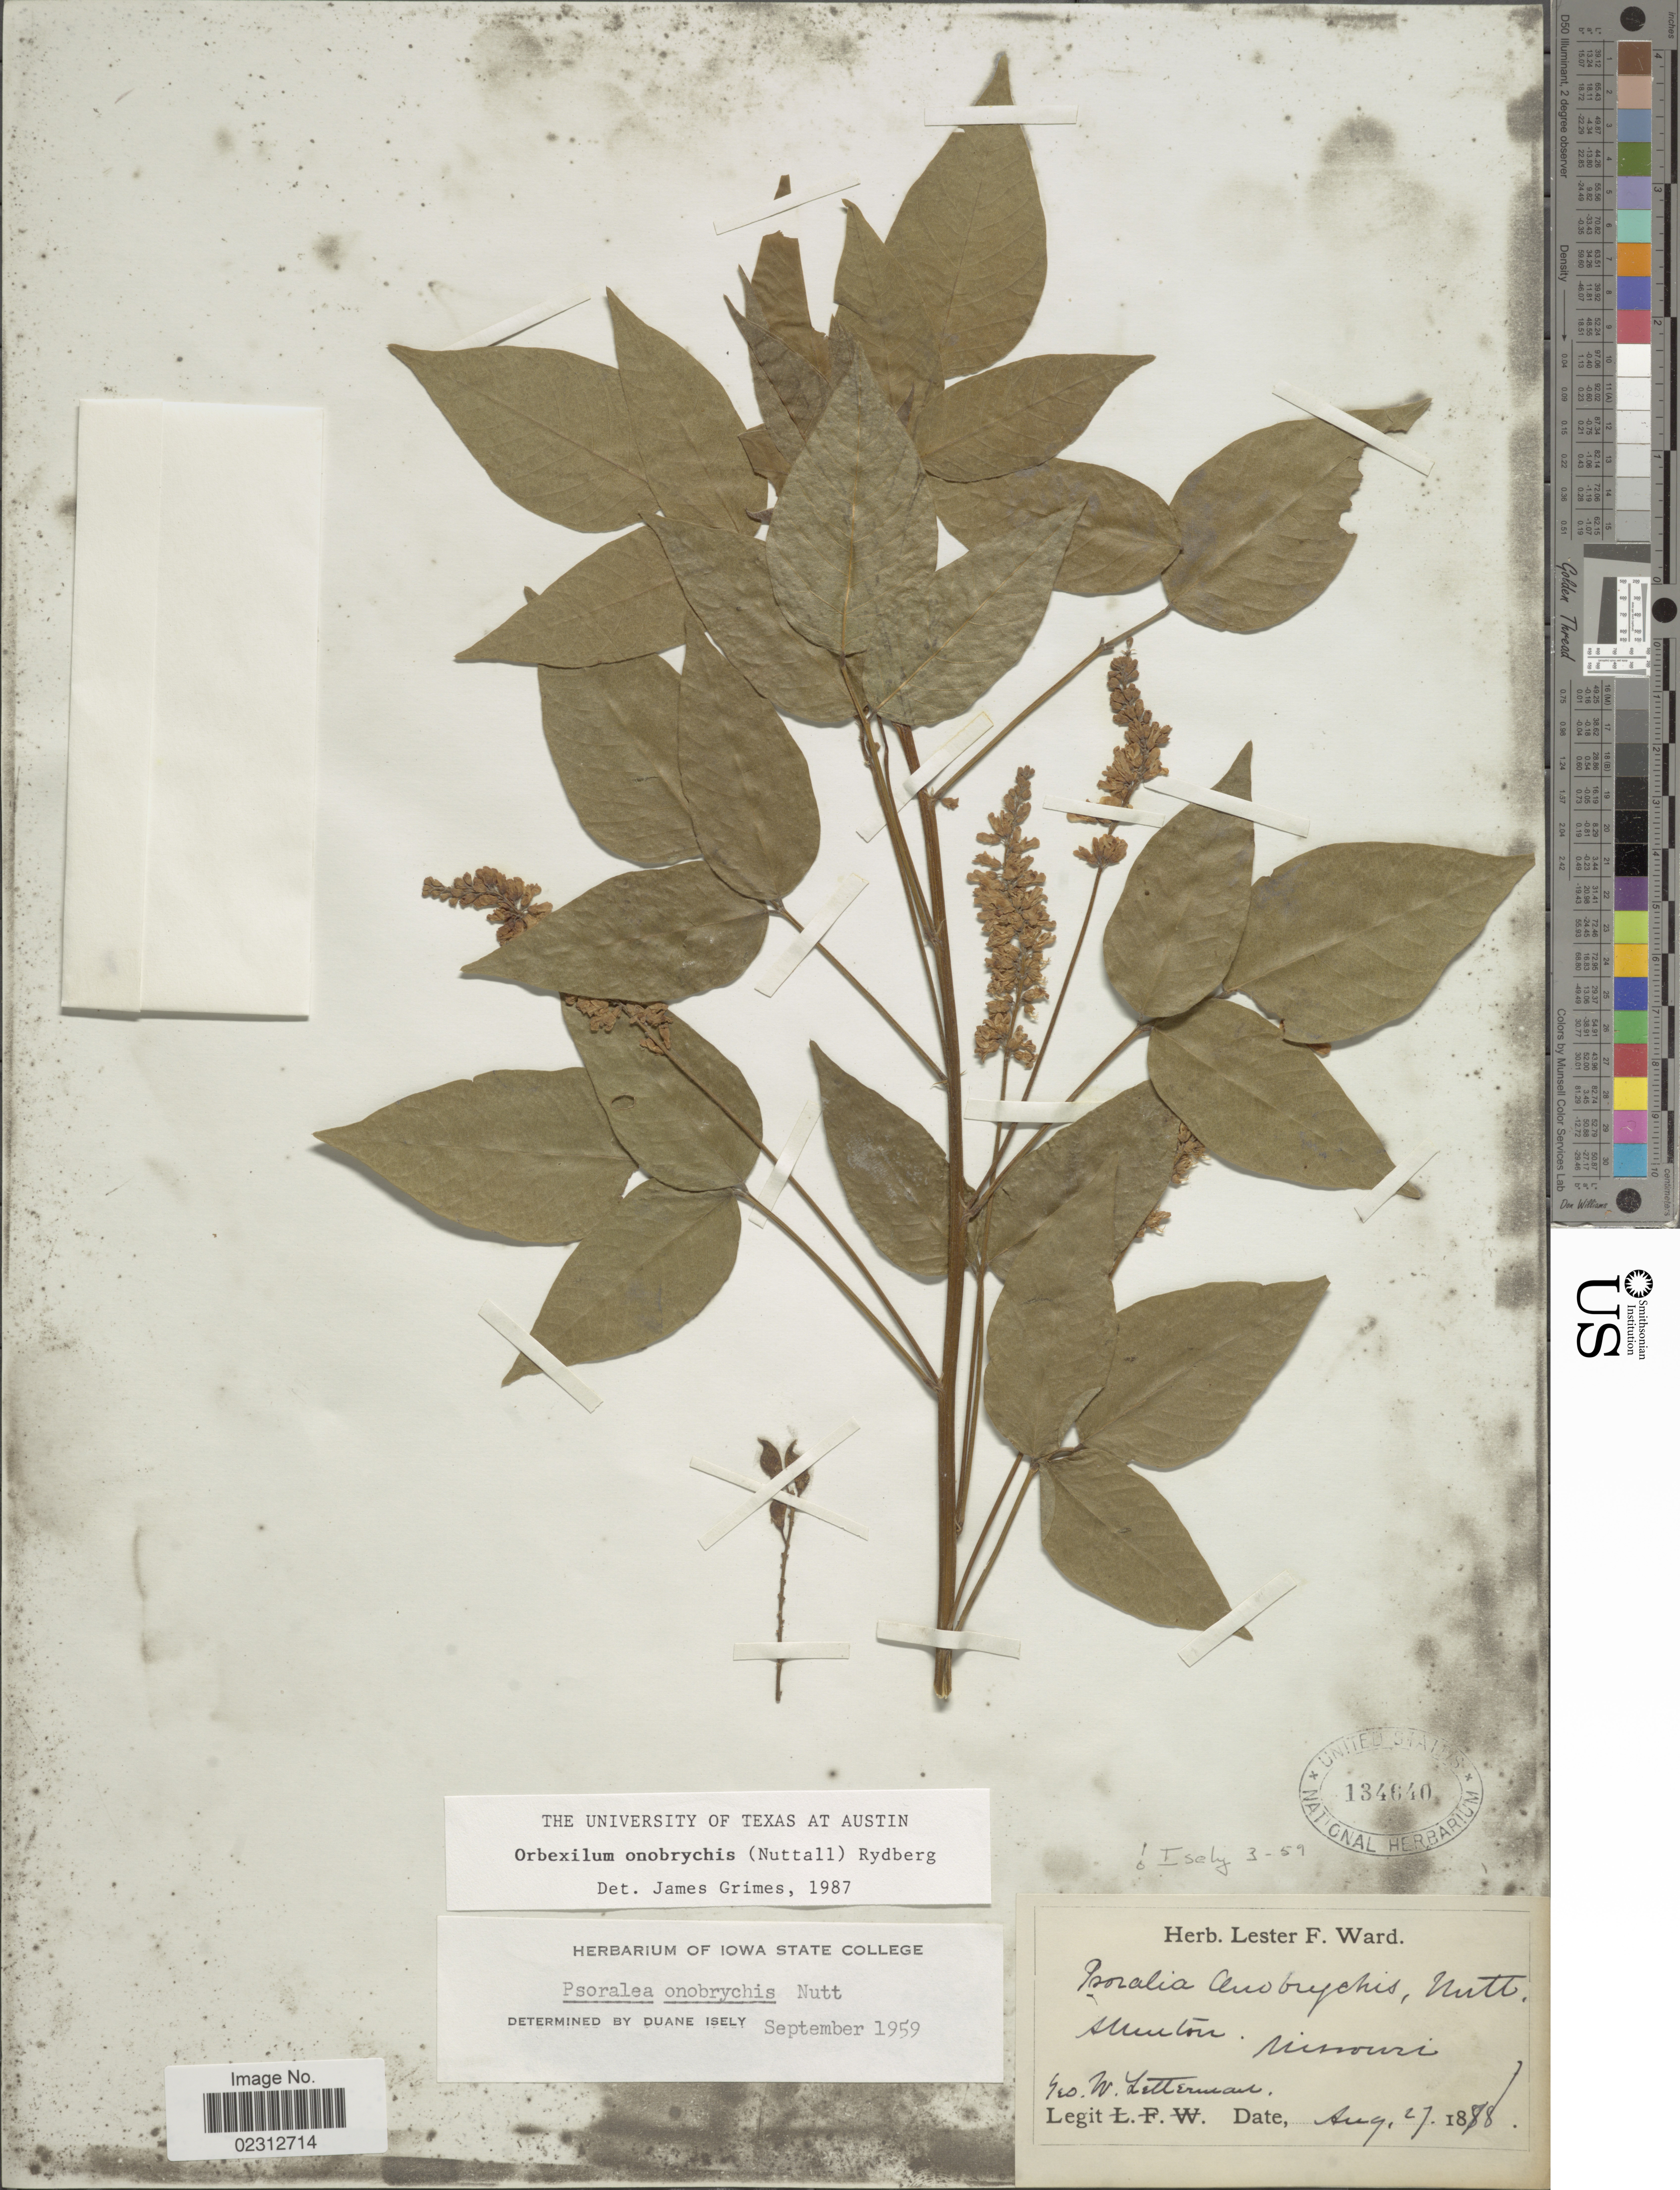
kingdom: Plantae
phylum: Tracheophyta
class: Magnoliopsida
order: Fabales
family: Fabaceae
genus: Orbexilum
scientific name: Orbexilum onobrychis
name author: (Nutt.) Rydb.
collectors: G. W. Letterman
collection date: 1888-08-27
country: United States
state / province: Missouri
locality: Allenton.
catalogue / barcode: US 134640